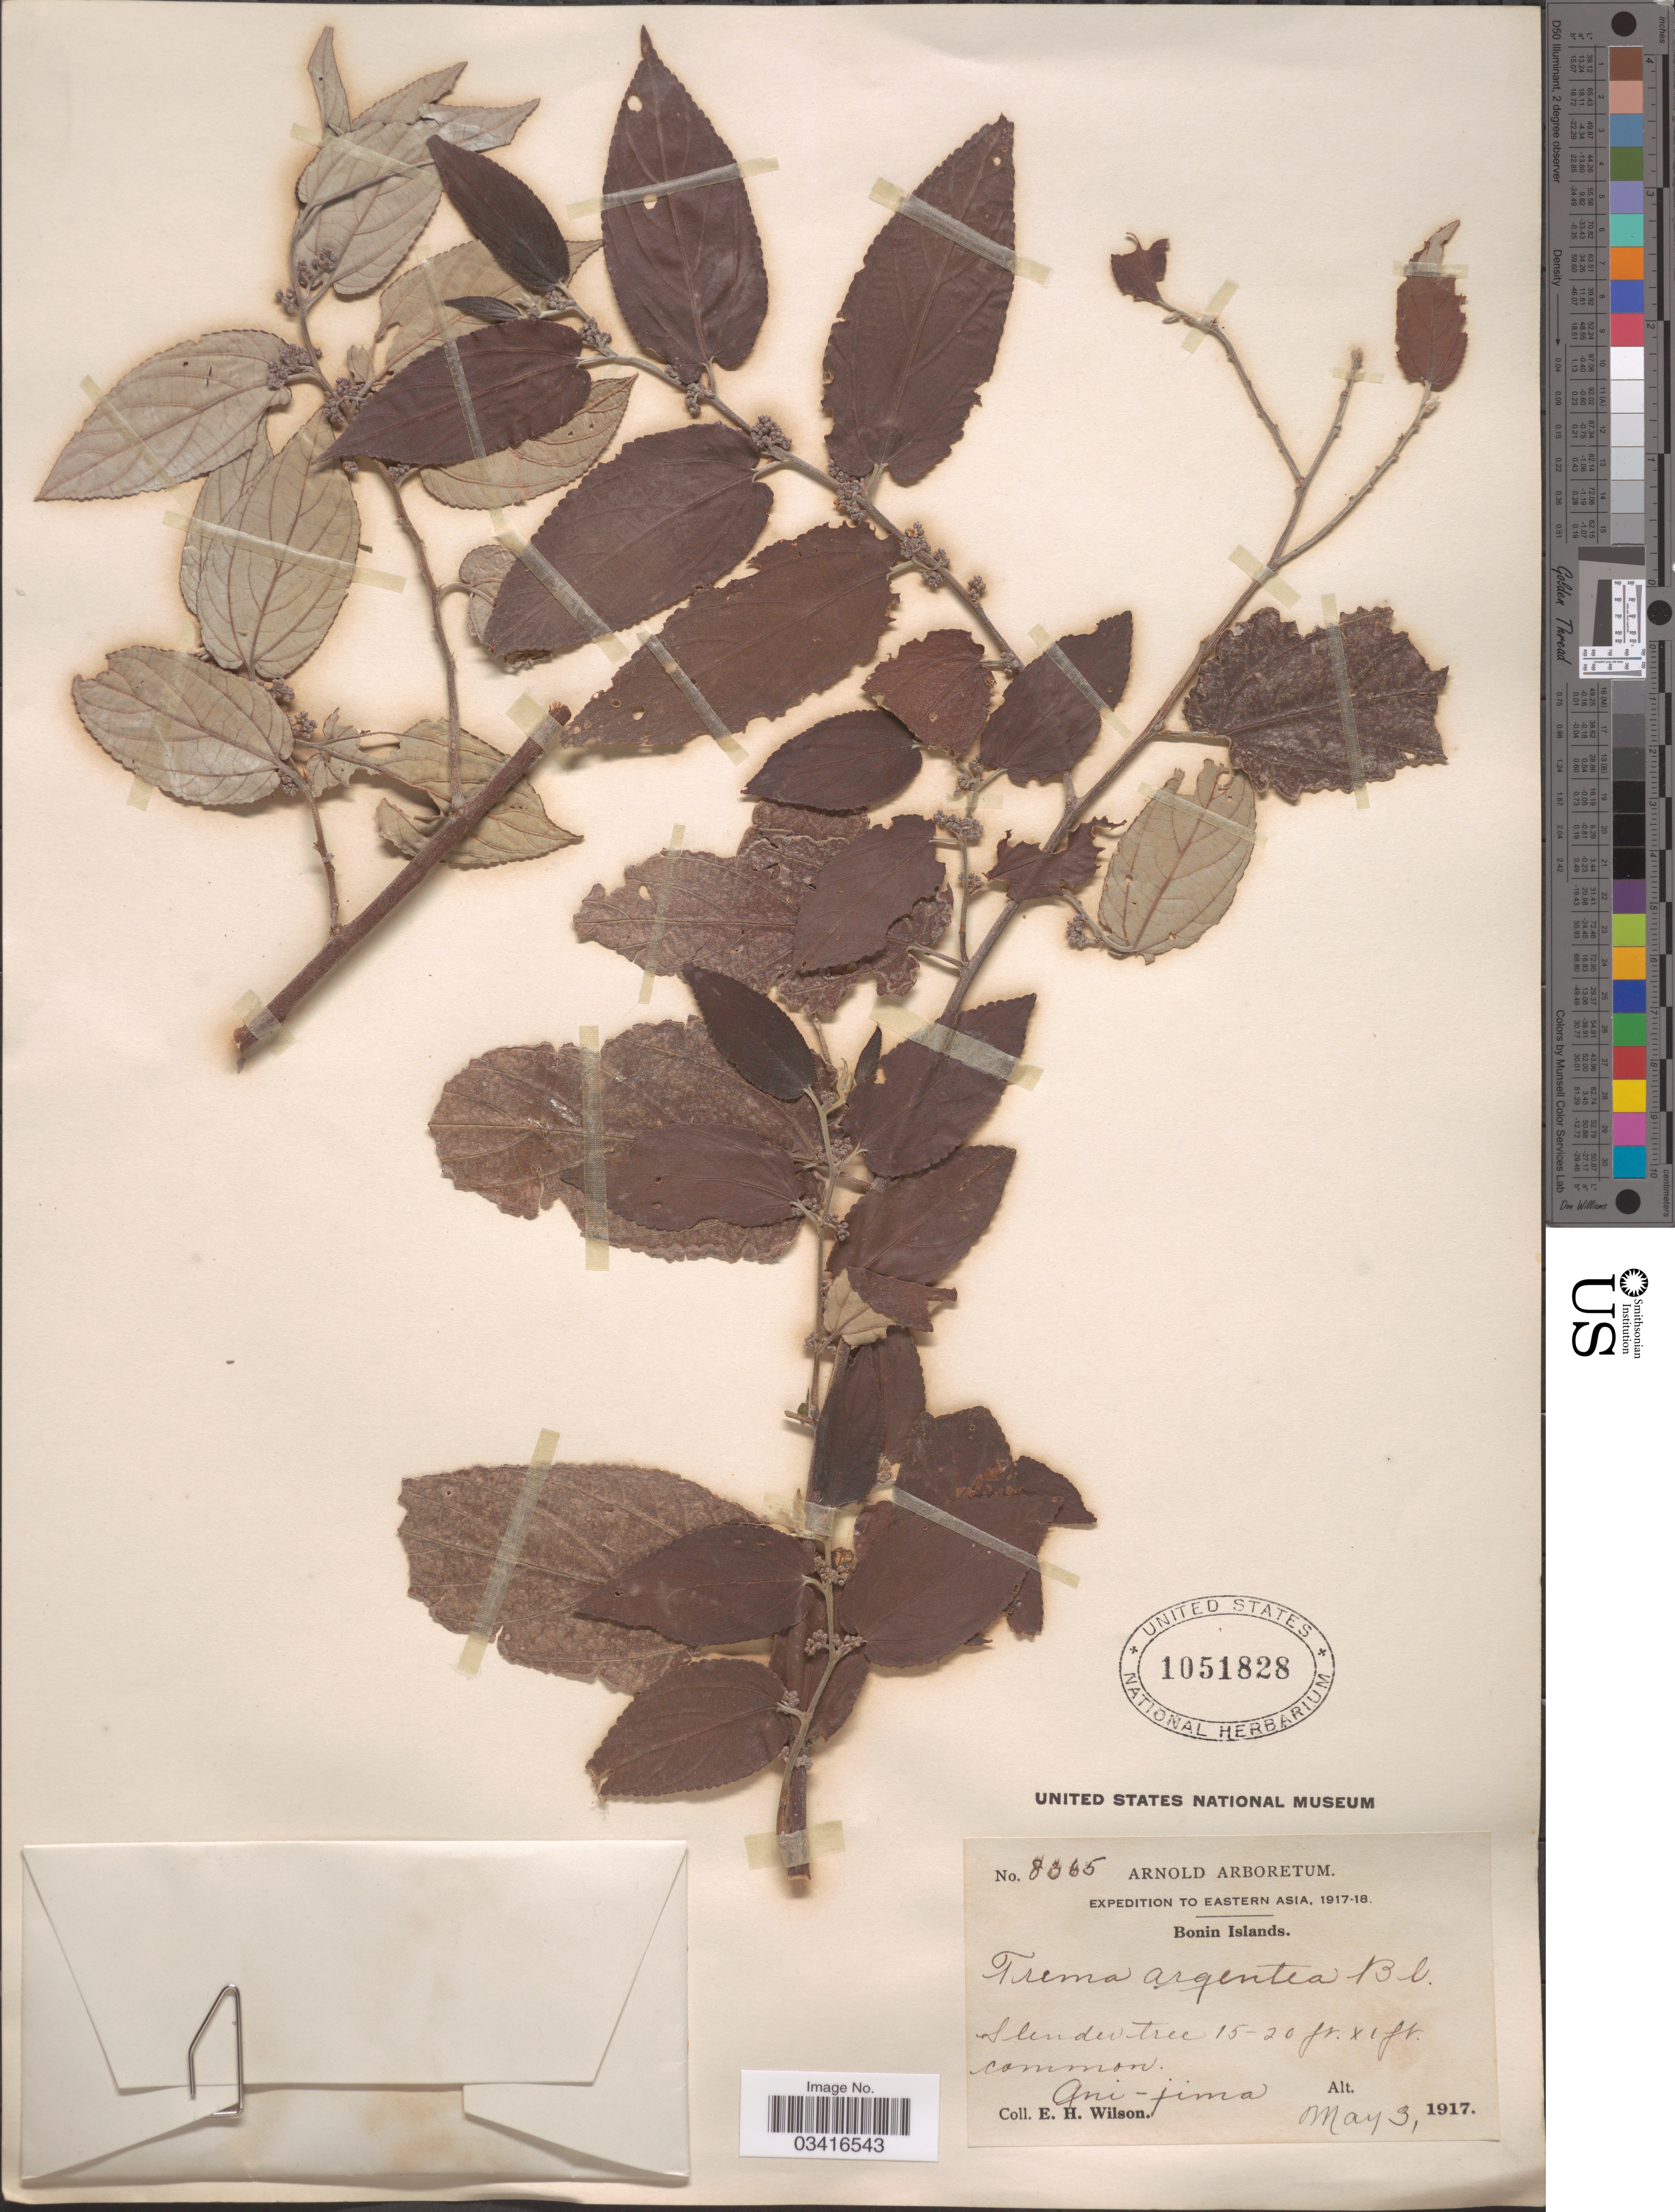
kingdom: Plantae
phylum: Tracheophyta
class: Magnoliopsida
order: Rosales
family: Cannabaceae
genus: Trema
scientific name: Trema orientale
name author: (L.) Blume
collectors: E. Wilson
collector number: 8365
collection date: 1917-05-03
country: Japan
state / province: Tokyo, Federal City of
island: Bonin Islands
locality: Eastern Asia. Bonin Islands. Ani-jima.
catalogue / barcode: US 1051828